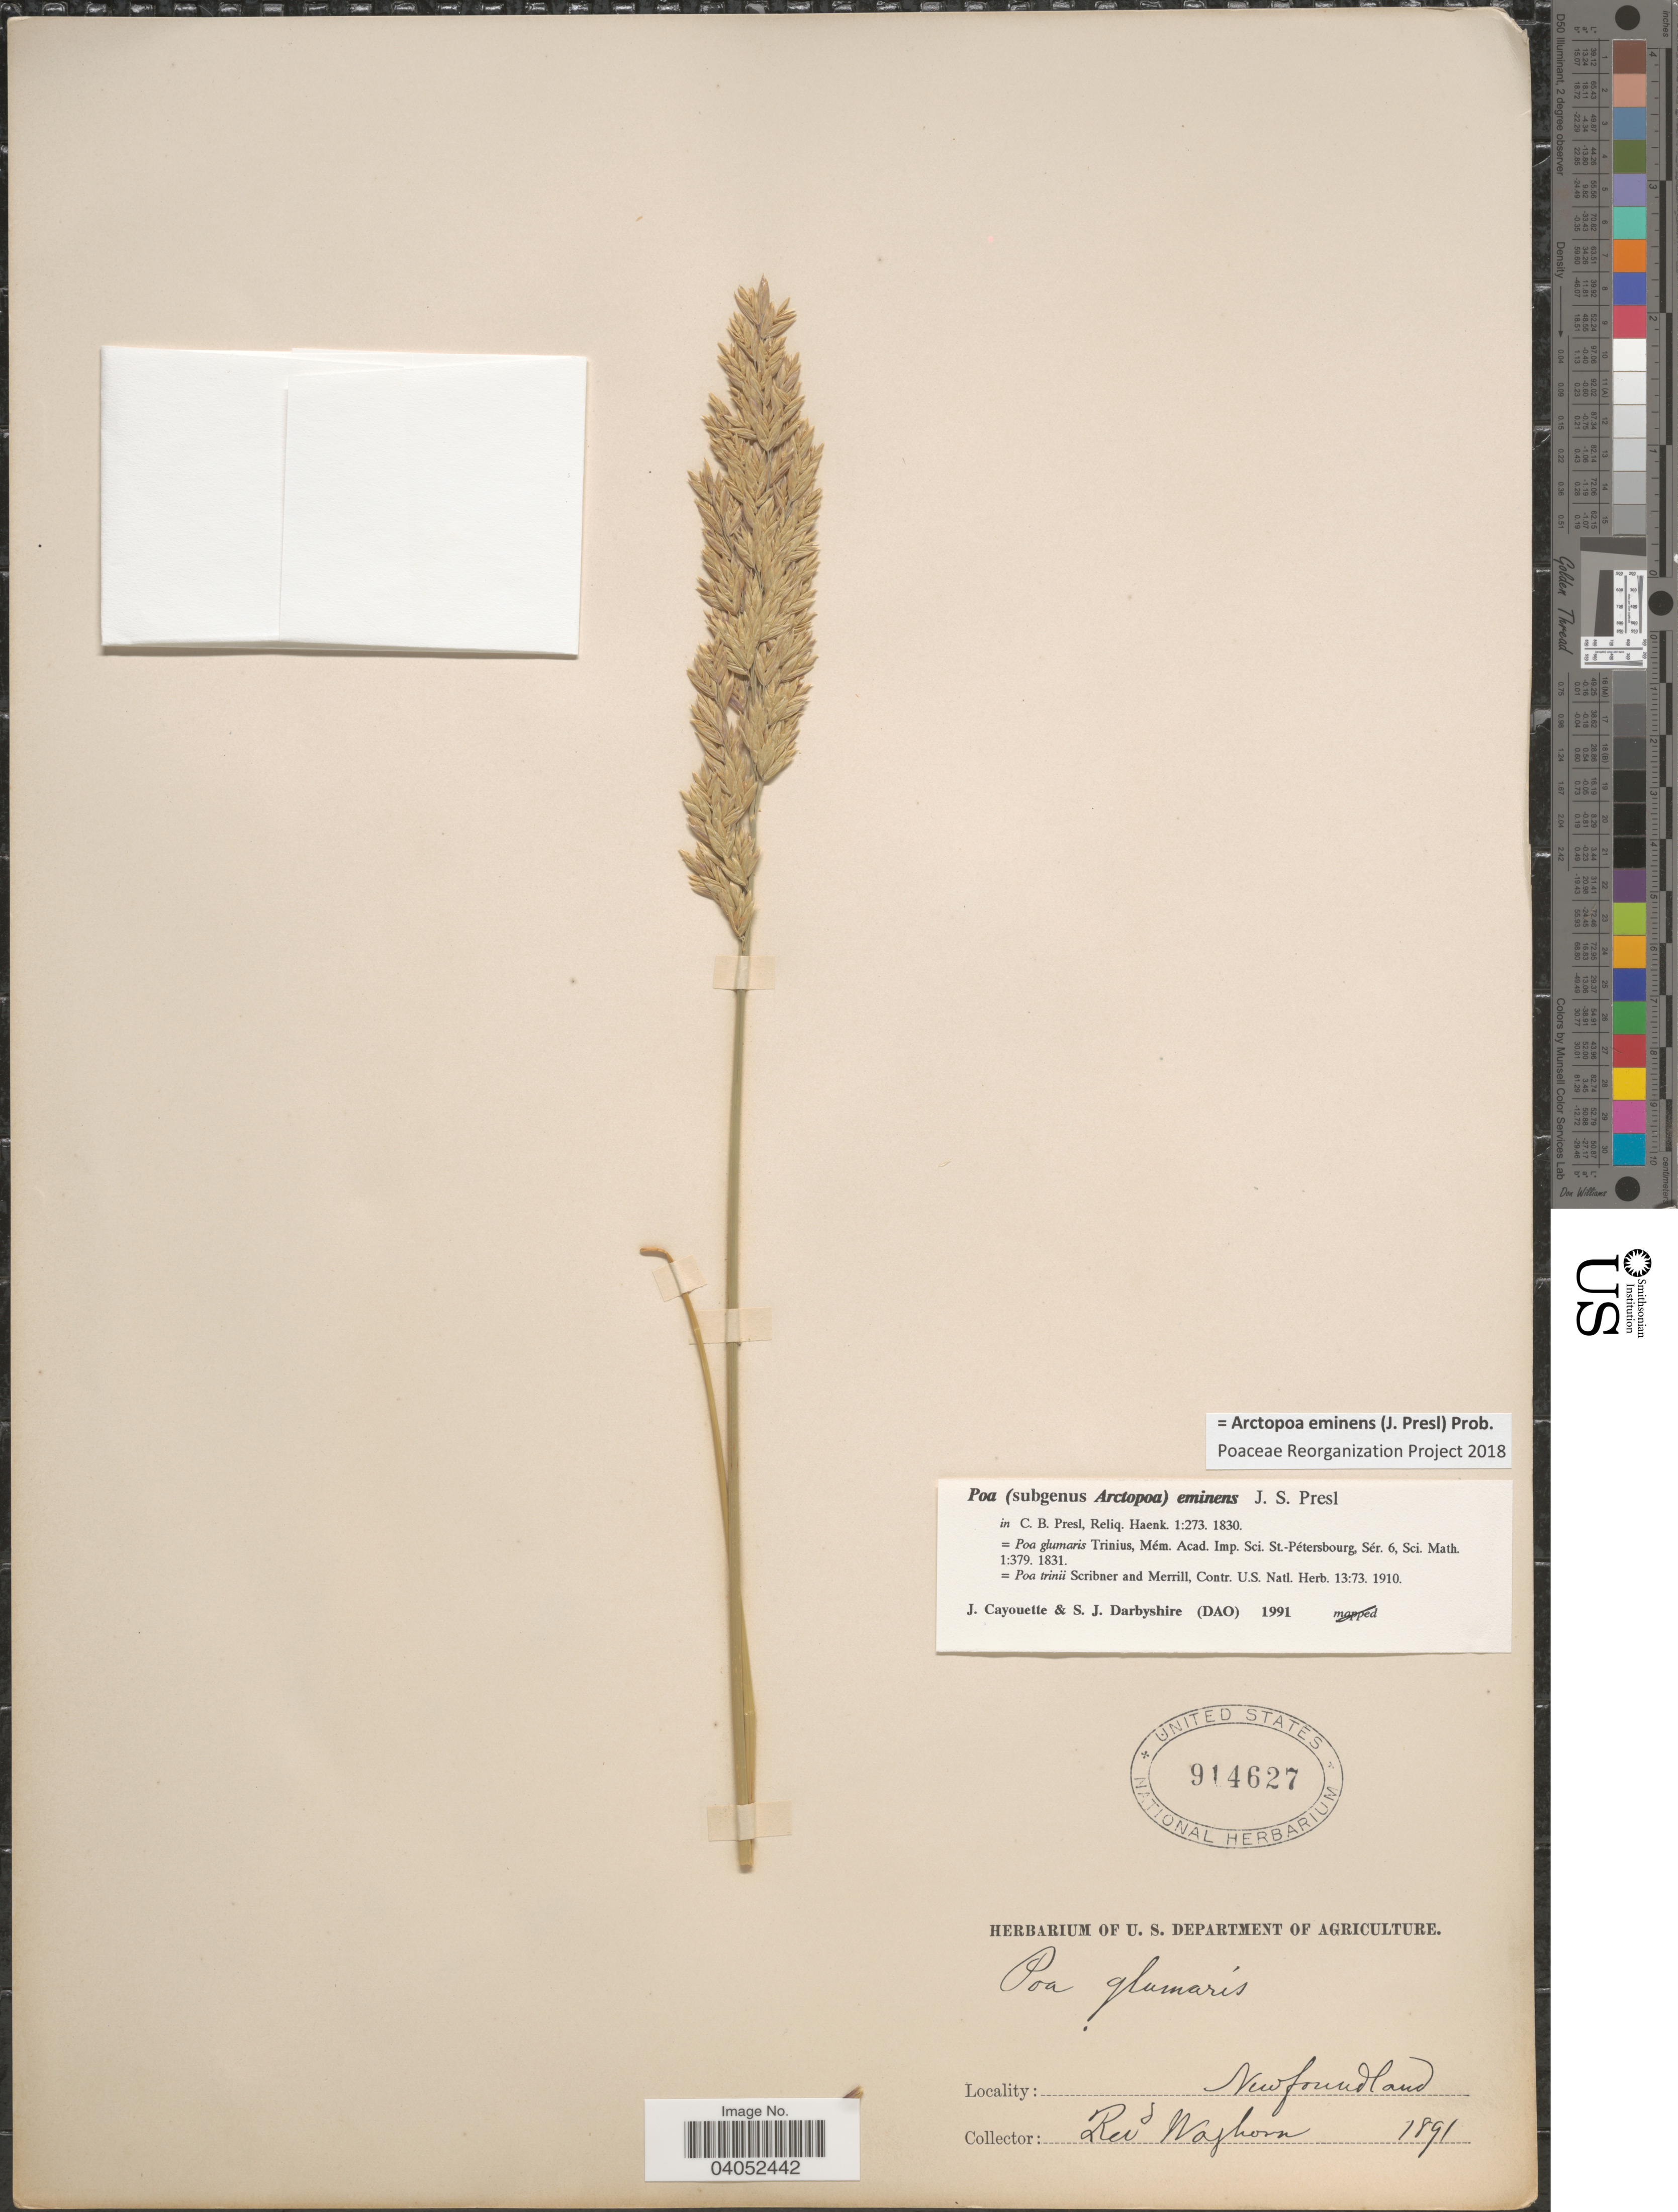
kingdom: Plantae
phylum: Tracheophyta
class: Liliopsida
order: Poales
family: Poaceae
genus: Arctopoa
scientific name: Arctopoa eminens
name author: (J. Presl) Prob.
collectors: Waghorn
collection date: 1891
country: Canada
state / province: Newfoundland and Labrador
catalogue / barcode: US 914627